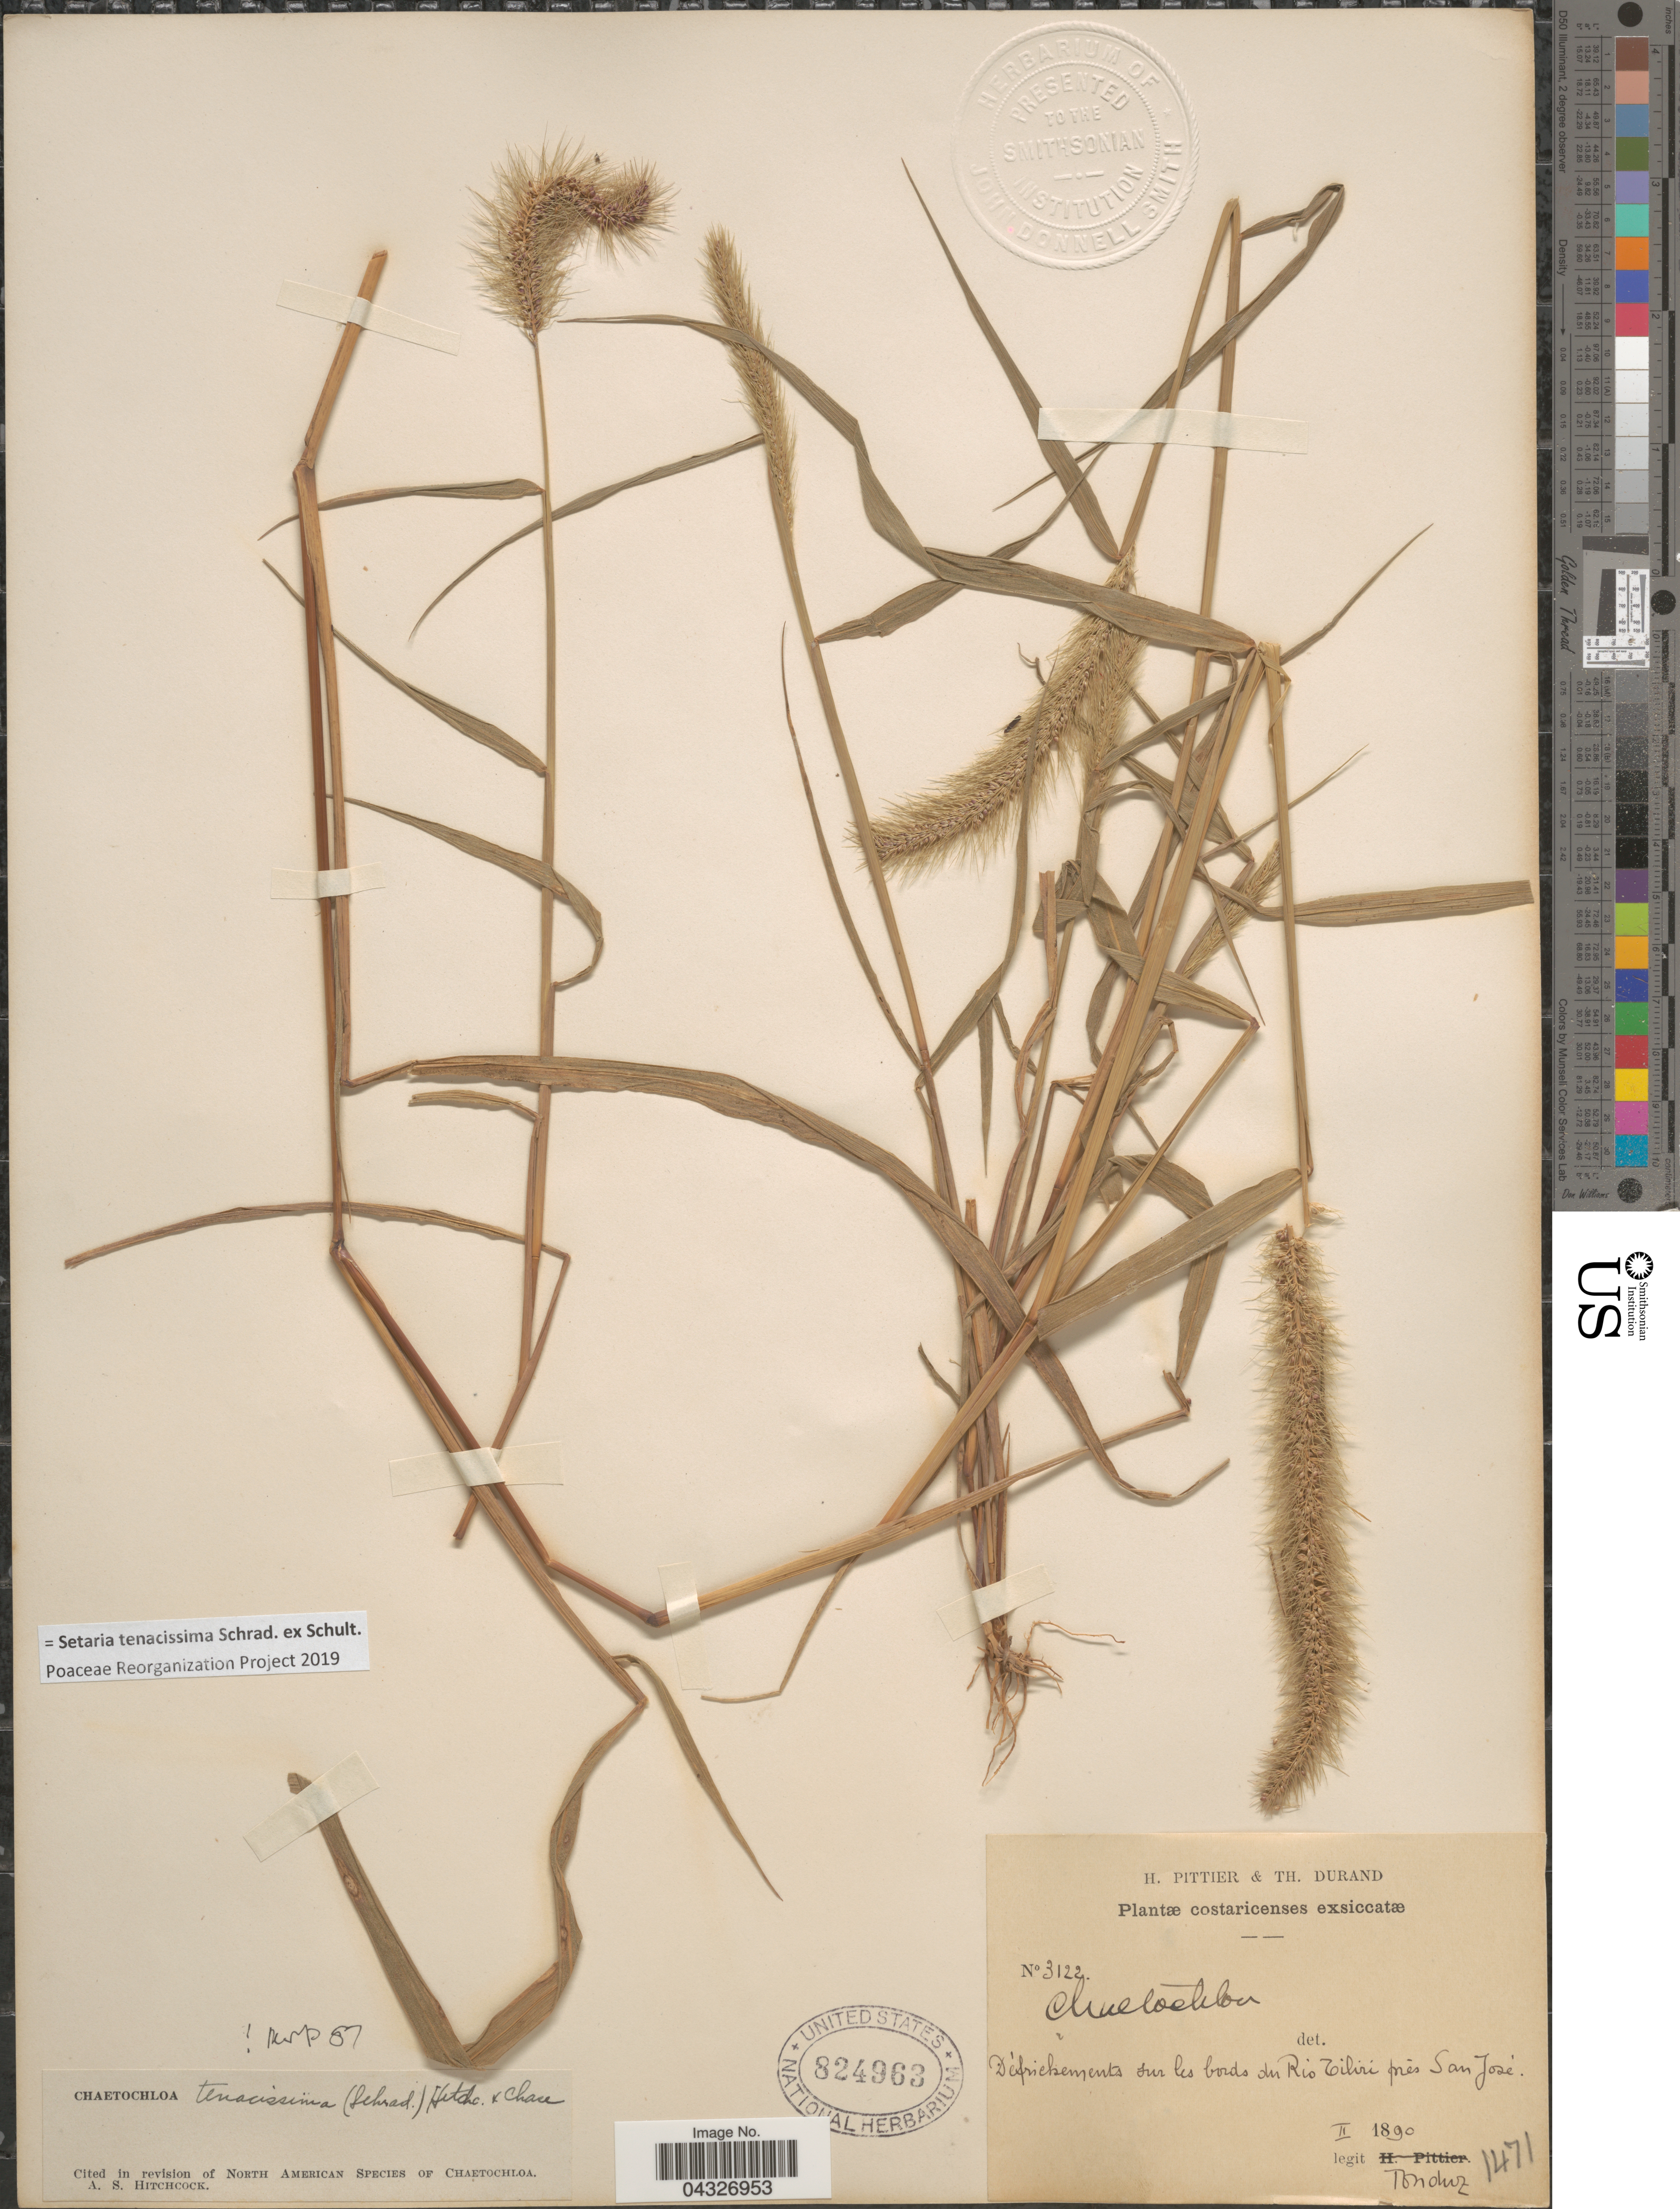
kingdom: Plantae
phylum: Tracheophyta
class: Liliopsida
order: Poales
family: Poaceae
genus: Setaria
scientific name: Setaria tenacissima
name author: Schrad. ex Schult.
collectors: Tonduz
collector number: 3122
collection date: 1890-02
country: Costa Rica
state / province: San José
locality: Costaricenses. Dèfriekements sur les bords du Rio Tiliri près San José.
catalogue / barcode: US 824963